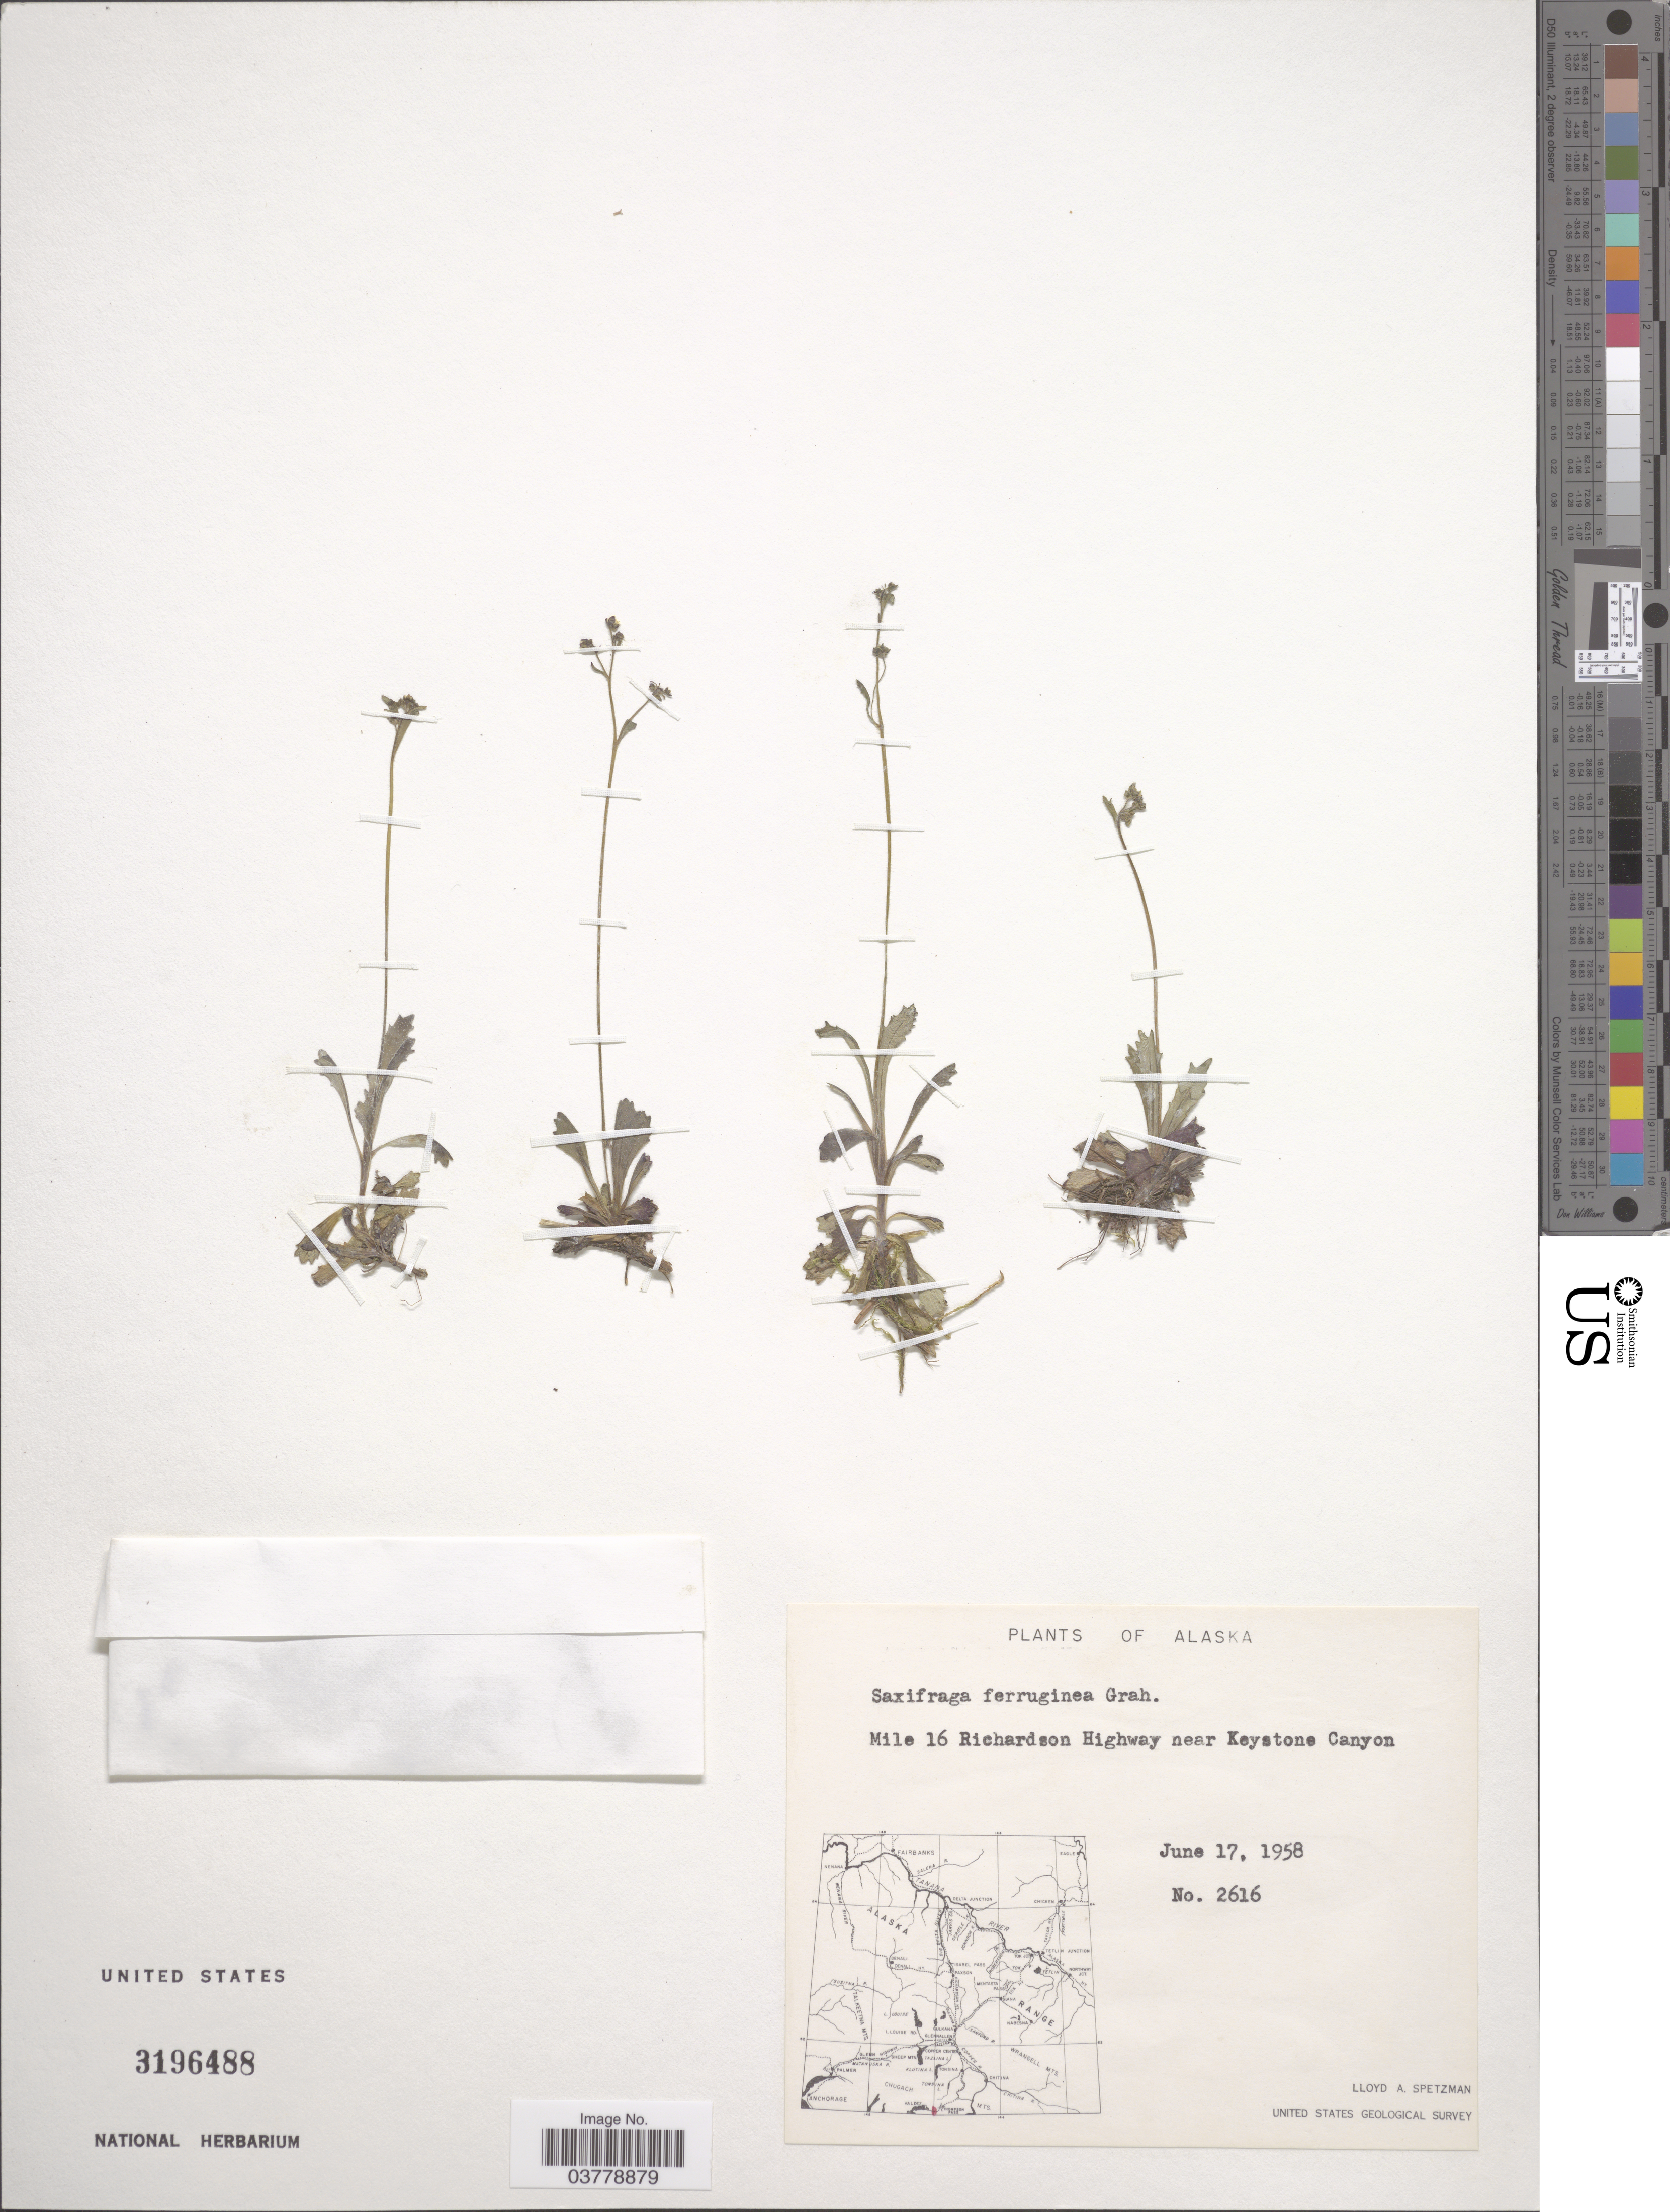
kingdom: Plantae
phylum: Tracheophyta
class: Magnoliopsida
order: Saxifragales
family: Saxifragaceae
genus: Micranthes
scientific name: Micranthes ferruginea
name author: (Graham) Brouillet & Gornall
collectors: L. Spetzman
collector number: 2616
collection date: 1958-06-17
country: United States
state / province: Alaska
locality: Mile 16 Richardson Highway near Keystone Canyon.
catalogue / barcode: US 3196488